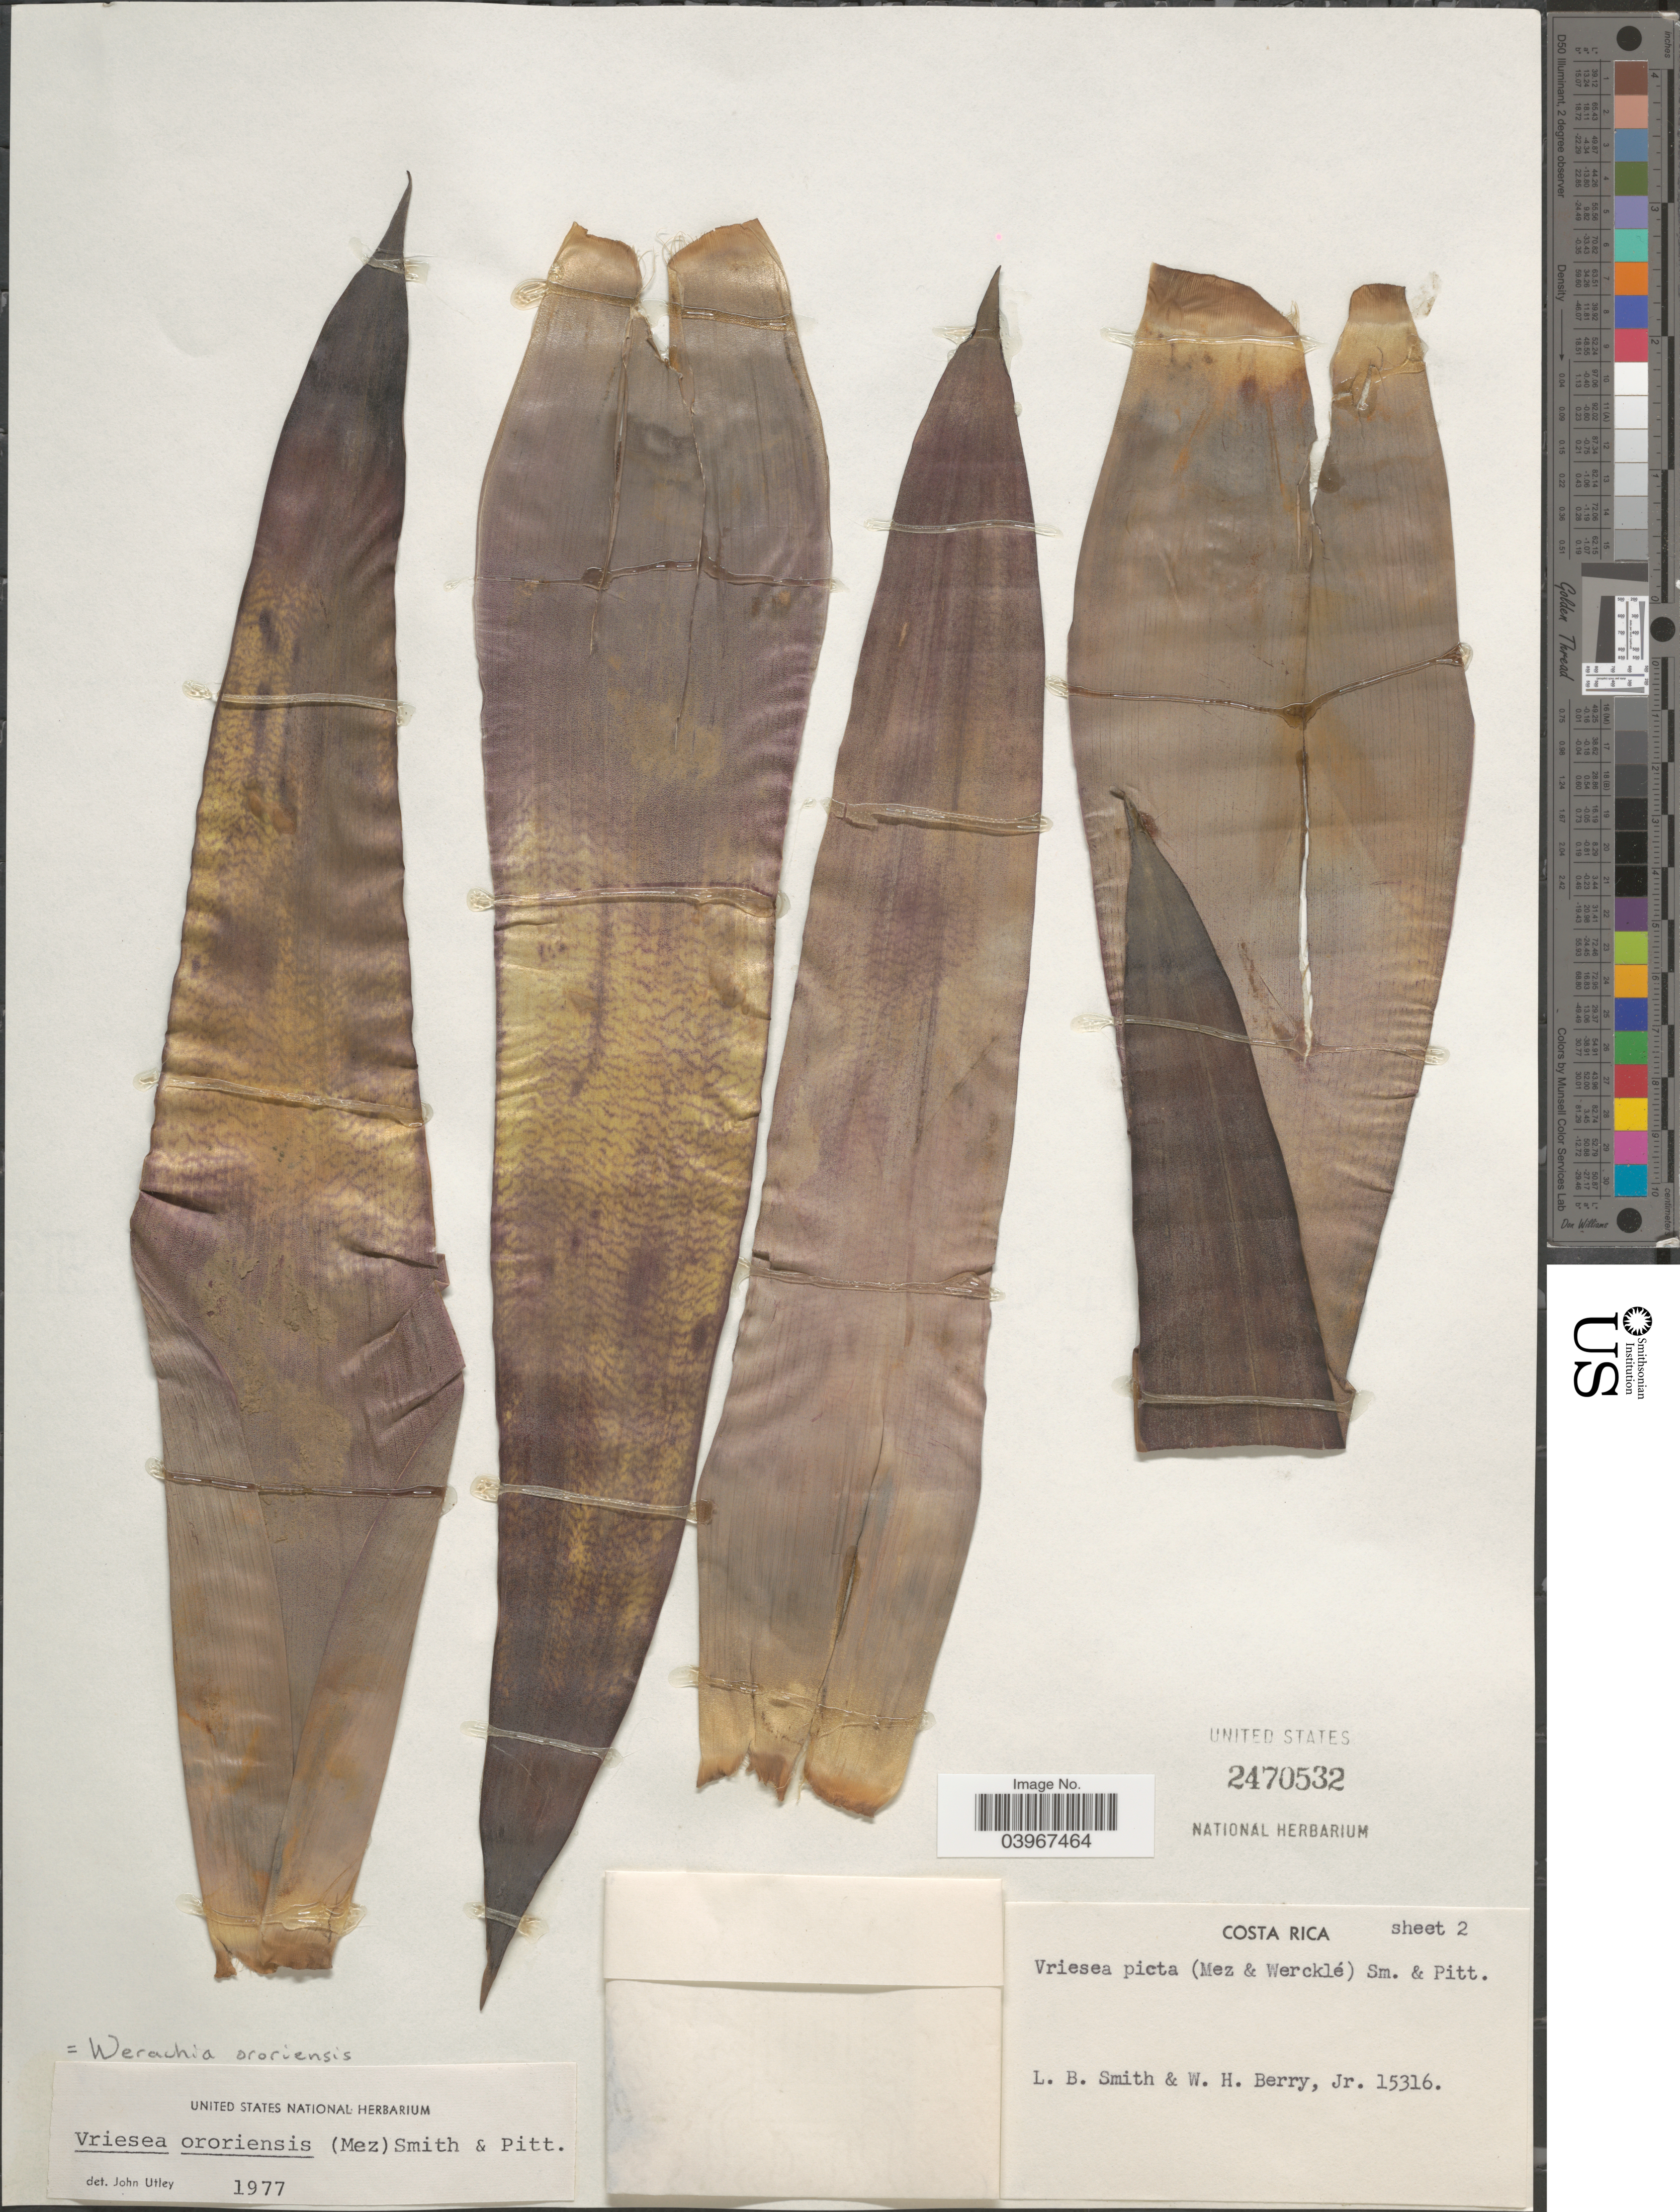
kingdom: Plantae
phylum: Tracheophyta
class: Liliopsida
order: Poales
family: Bromeliaceae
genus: Werauhia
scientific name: Werauhia ororiensis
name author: (Mez) J.R. Grant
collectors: L. Smith & W. Berry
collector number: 15316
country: Costa Rica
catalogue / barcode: US 2470532